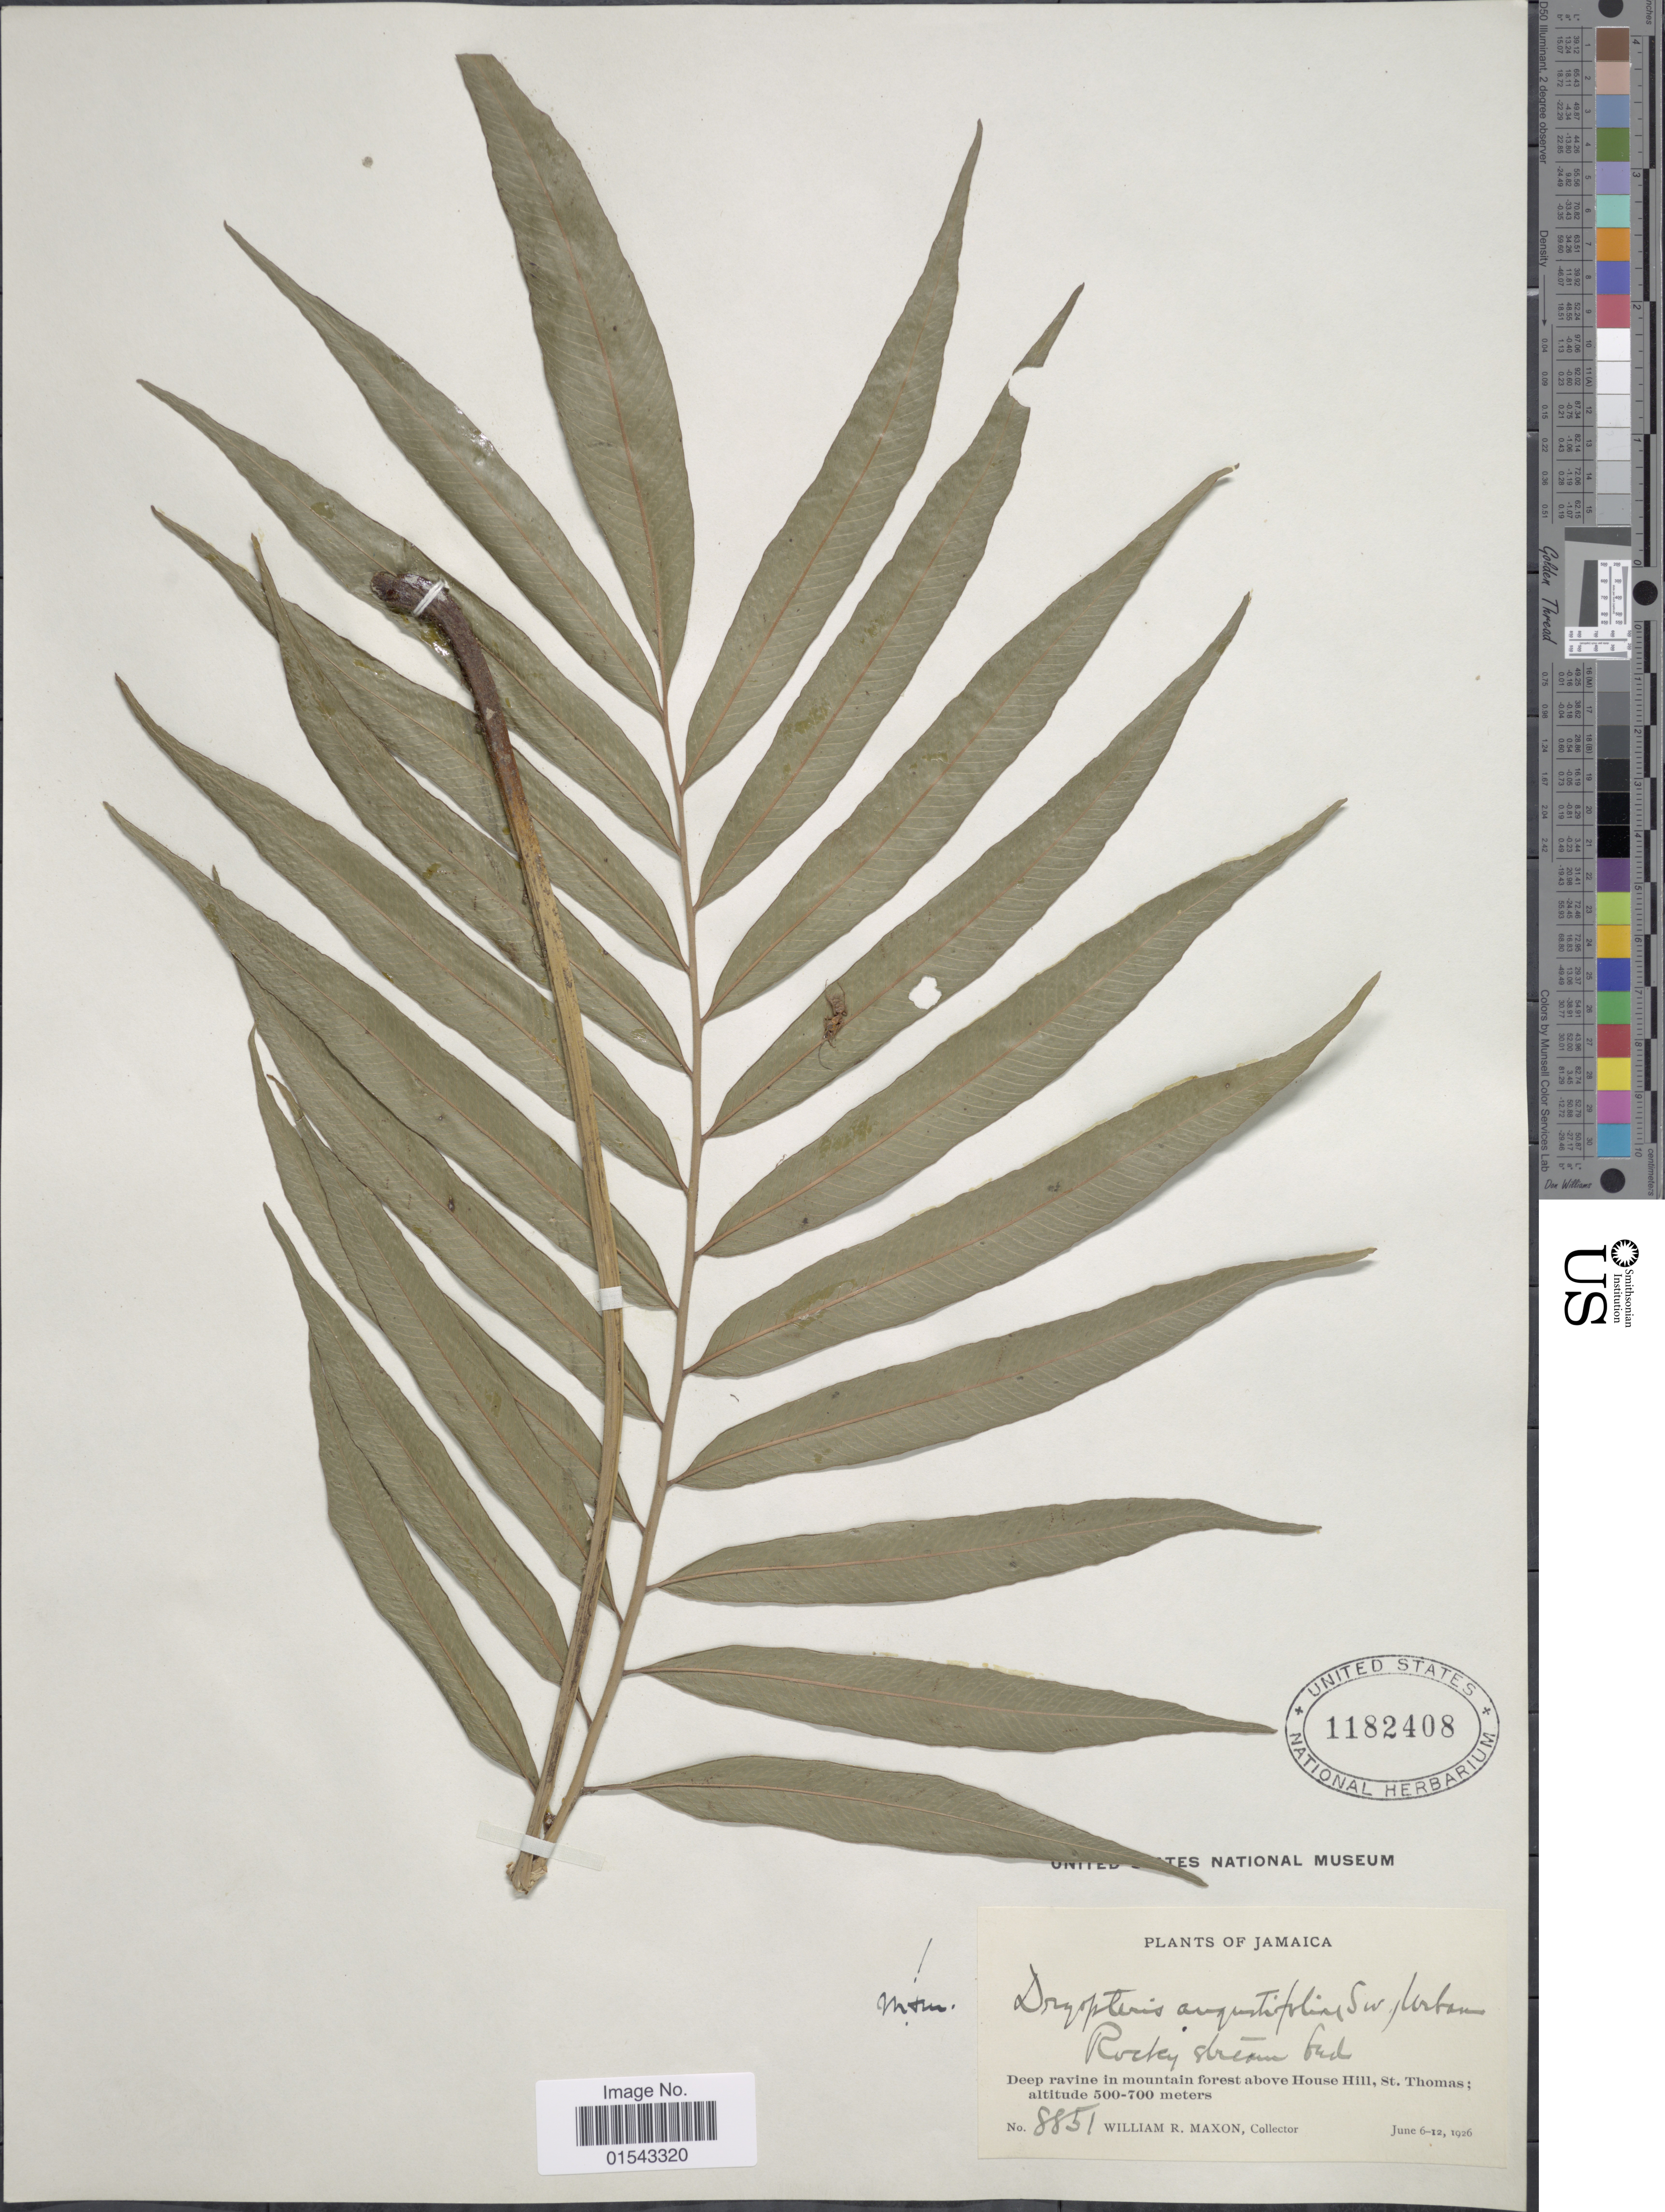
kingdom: Plantae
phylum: Tracheophyta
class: Polypodiopsida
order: Polypodiales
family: Thelypteridaceae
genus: Meniscium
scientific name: Meniscium angustifolium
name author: Willd.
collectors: W. R. Maxon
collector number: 8851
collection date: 1926-06-06/1926-06-12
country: Jamaica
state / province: Saint Thomas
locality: Jamaica, Deep ravine in mountain forest above House Hill, St. Thomas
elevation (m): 500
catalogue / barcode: US 1182408